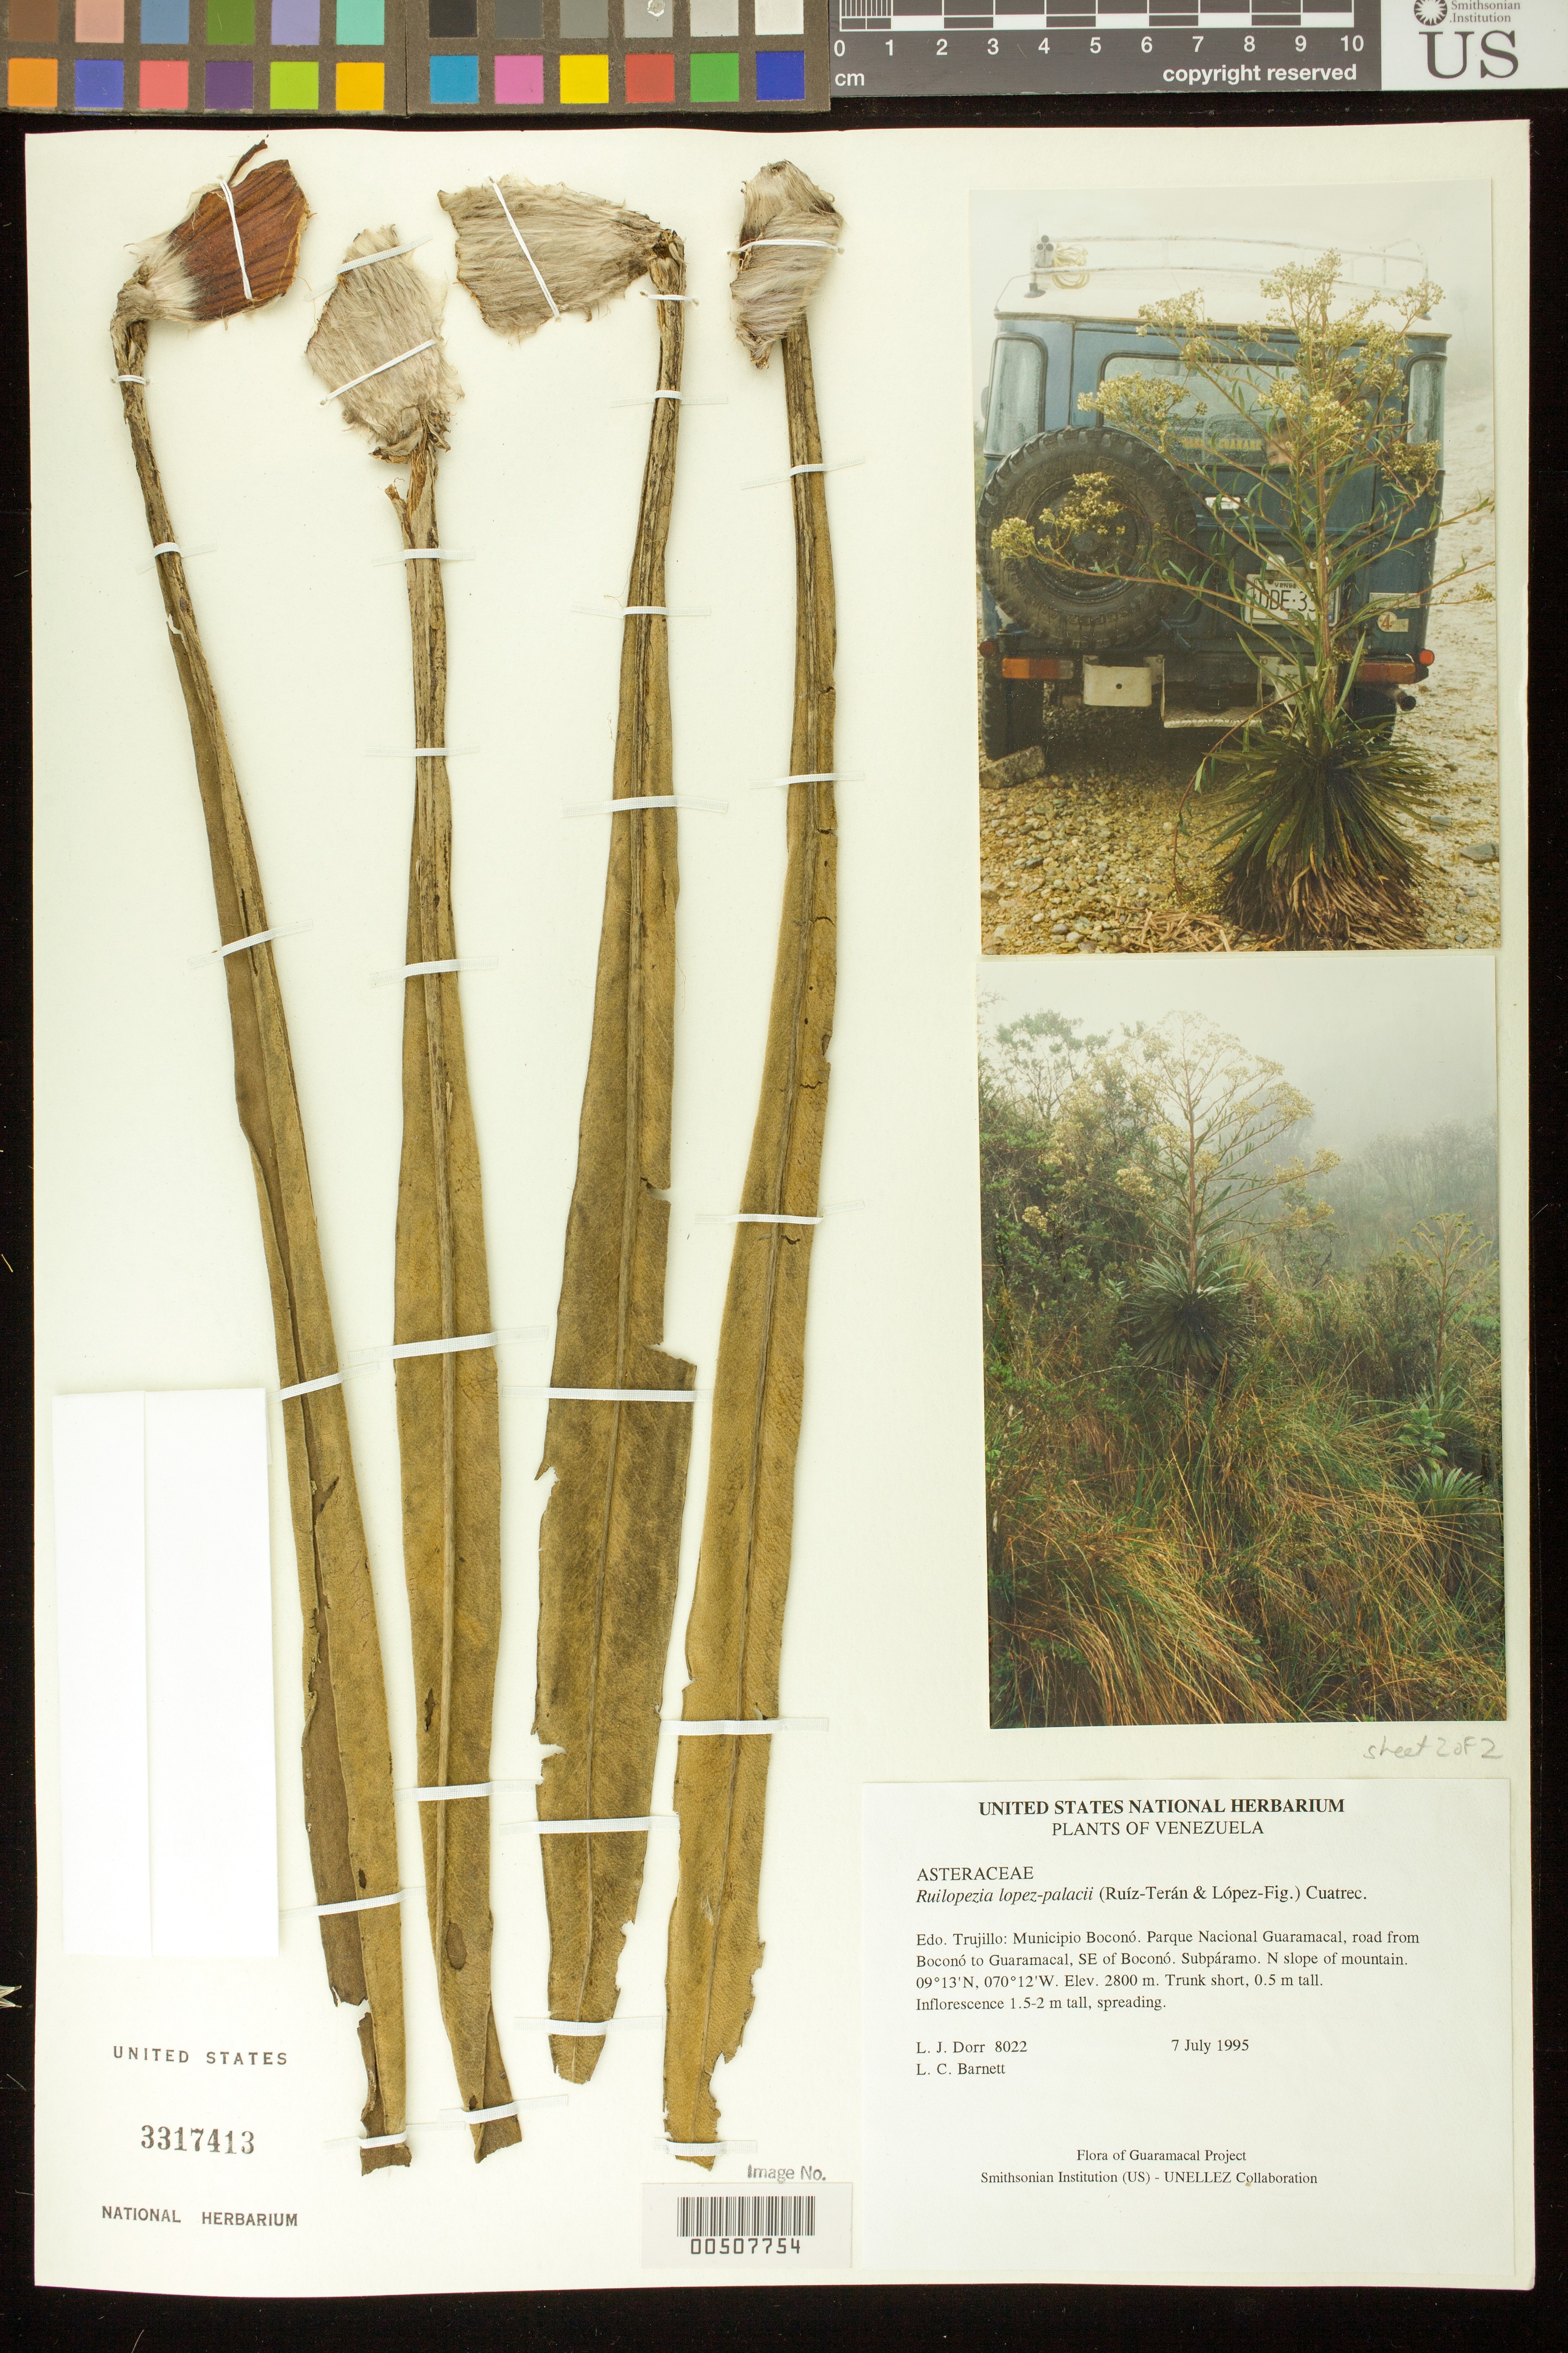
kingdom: Plantae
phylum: Tracheophyta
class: Magnoliopsida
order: Asterales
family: Asteraceae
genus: Ruilopezia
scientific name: Ruilopezia lopez-palacii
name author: (Ruíz-Terán & López Fig.) Cuatrec.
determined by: Cuatrecasas, J.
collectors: L. J. Dorr & L. C. Barnett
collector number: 8022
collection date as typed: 07 Jul 1995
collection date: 1995-07-07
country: Venezuela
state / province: Trujillo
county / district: Boconó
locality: Parque Nacional Guaramacal, road from Boconó to Guaramacal, SE of Boconó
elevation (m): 2800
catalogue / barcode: US 3317413